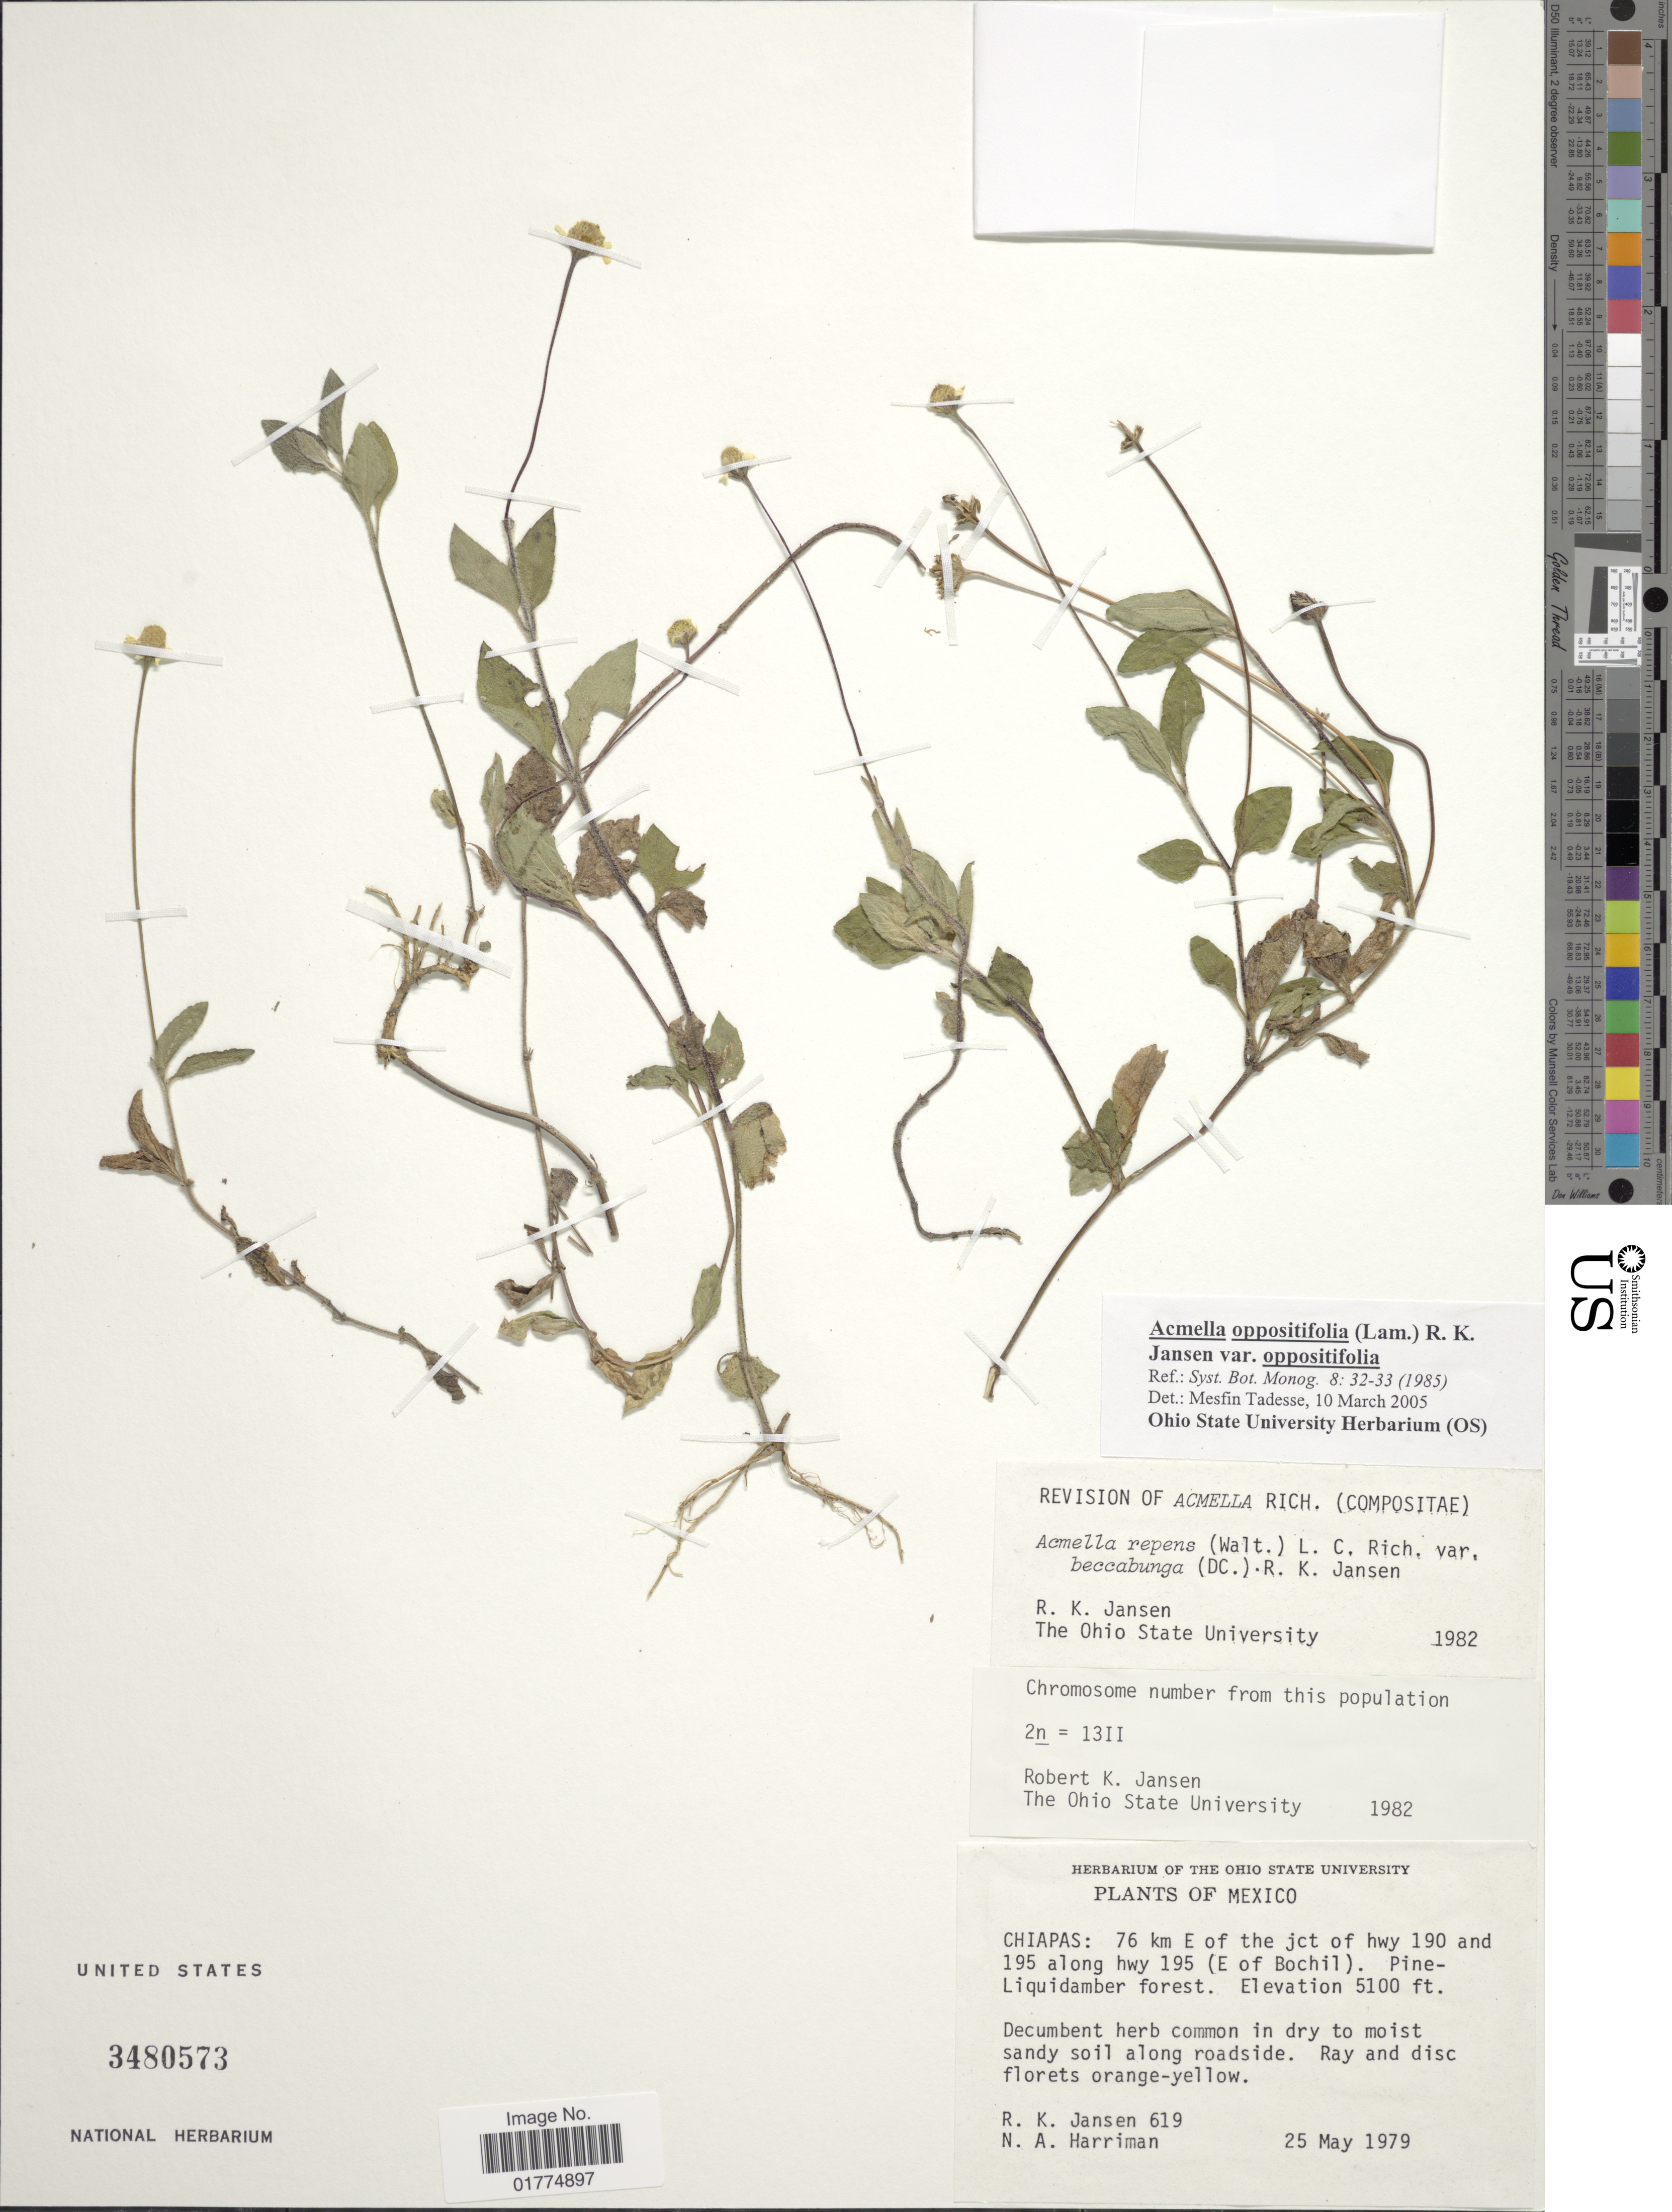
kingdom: Plantae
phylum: Tracheophyta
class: Magnoliopsida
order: Asterales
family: Asteraceae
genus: Acmella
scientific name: Acmella repens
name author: (Walter) Rich.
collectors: R. K. Jansen & N. A. Harriman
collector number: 619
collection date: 1979-05-25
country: Mexico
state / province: Chiapas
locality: Chiapas: 76 km E of the jct of hwy 190 and 195 along hwy 195 (E of Bochil)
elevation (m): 1554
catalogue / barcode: US 3480573